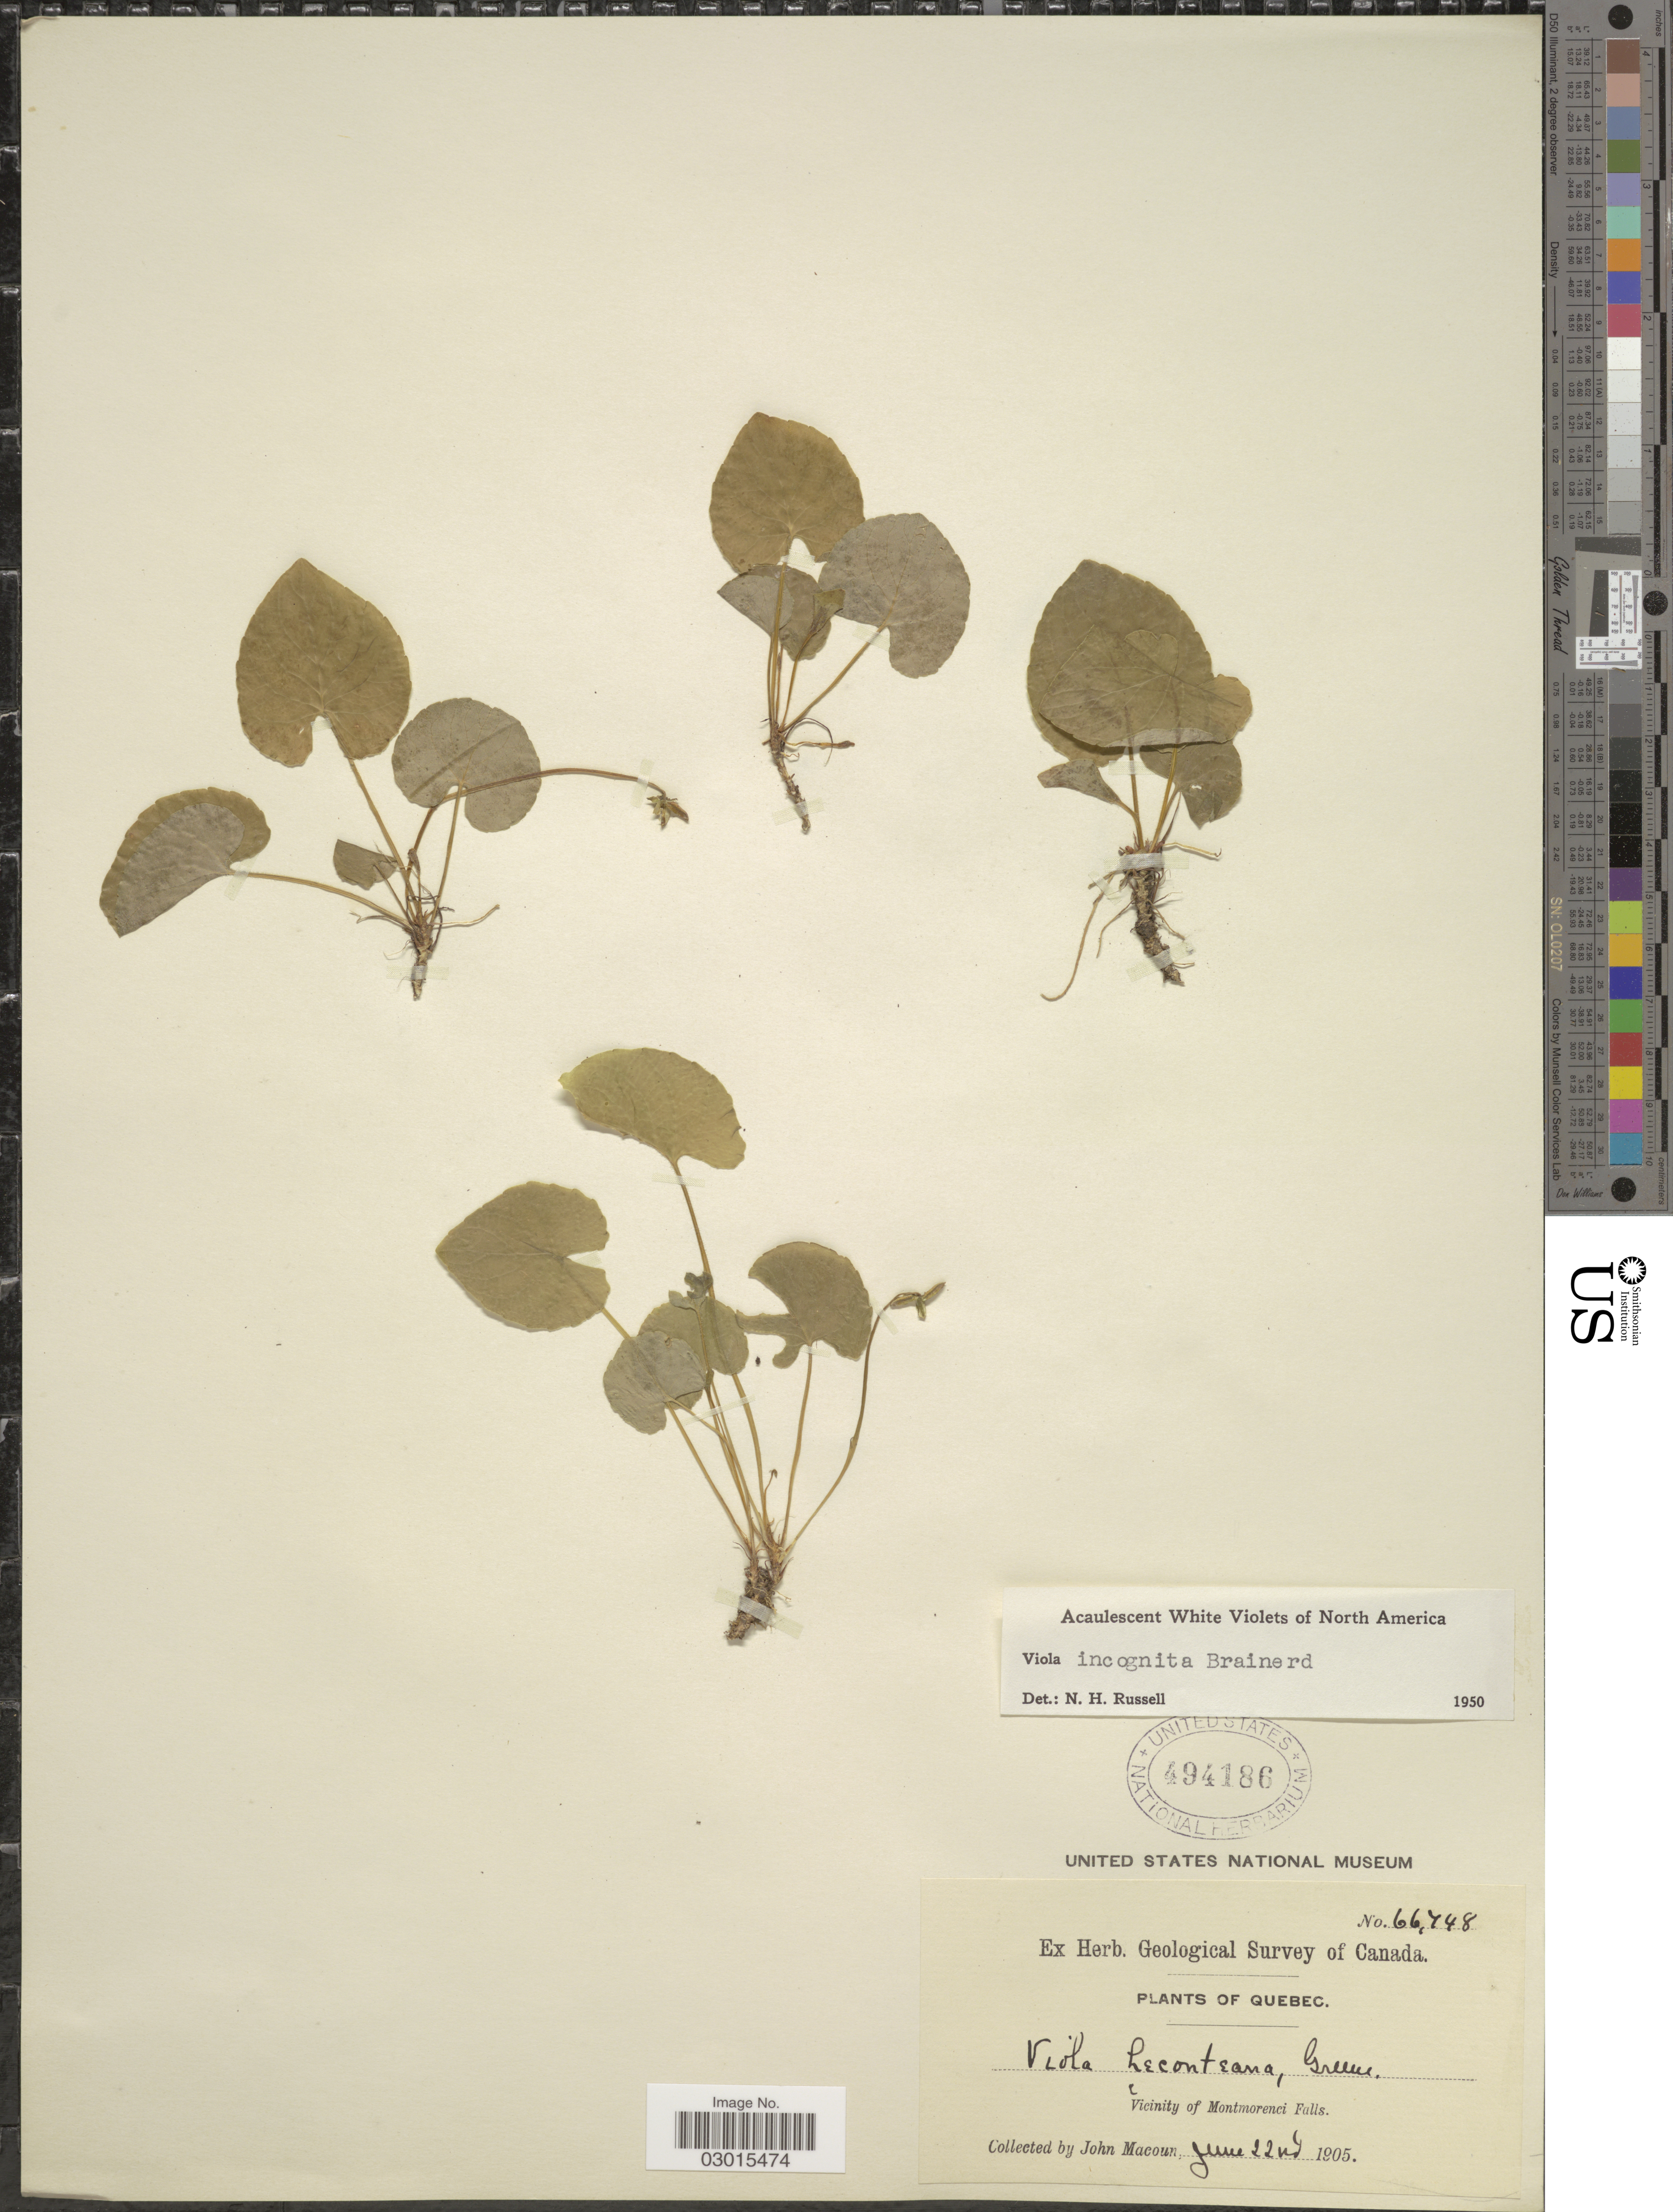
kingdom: Plantae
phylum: Tracheophyta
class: Magnoliopsida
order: Malpighiales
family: Violaceae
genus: Viola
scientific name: Viola incognita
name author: Brainerd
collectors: J. Macoun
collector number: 66748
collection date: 1905-06-22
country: Canada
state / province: Quebec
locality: Vicinity of Montmorenci Falls.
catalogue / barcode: US 494186